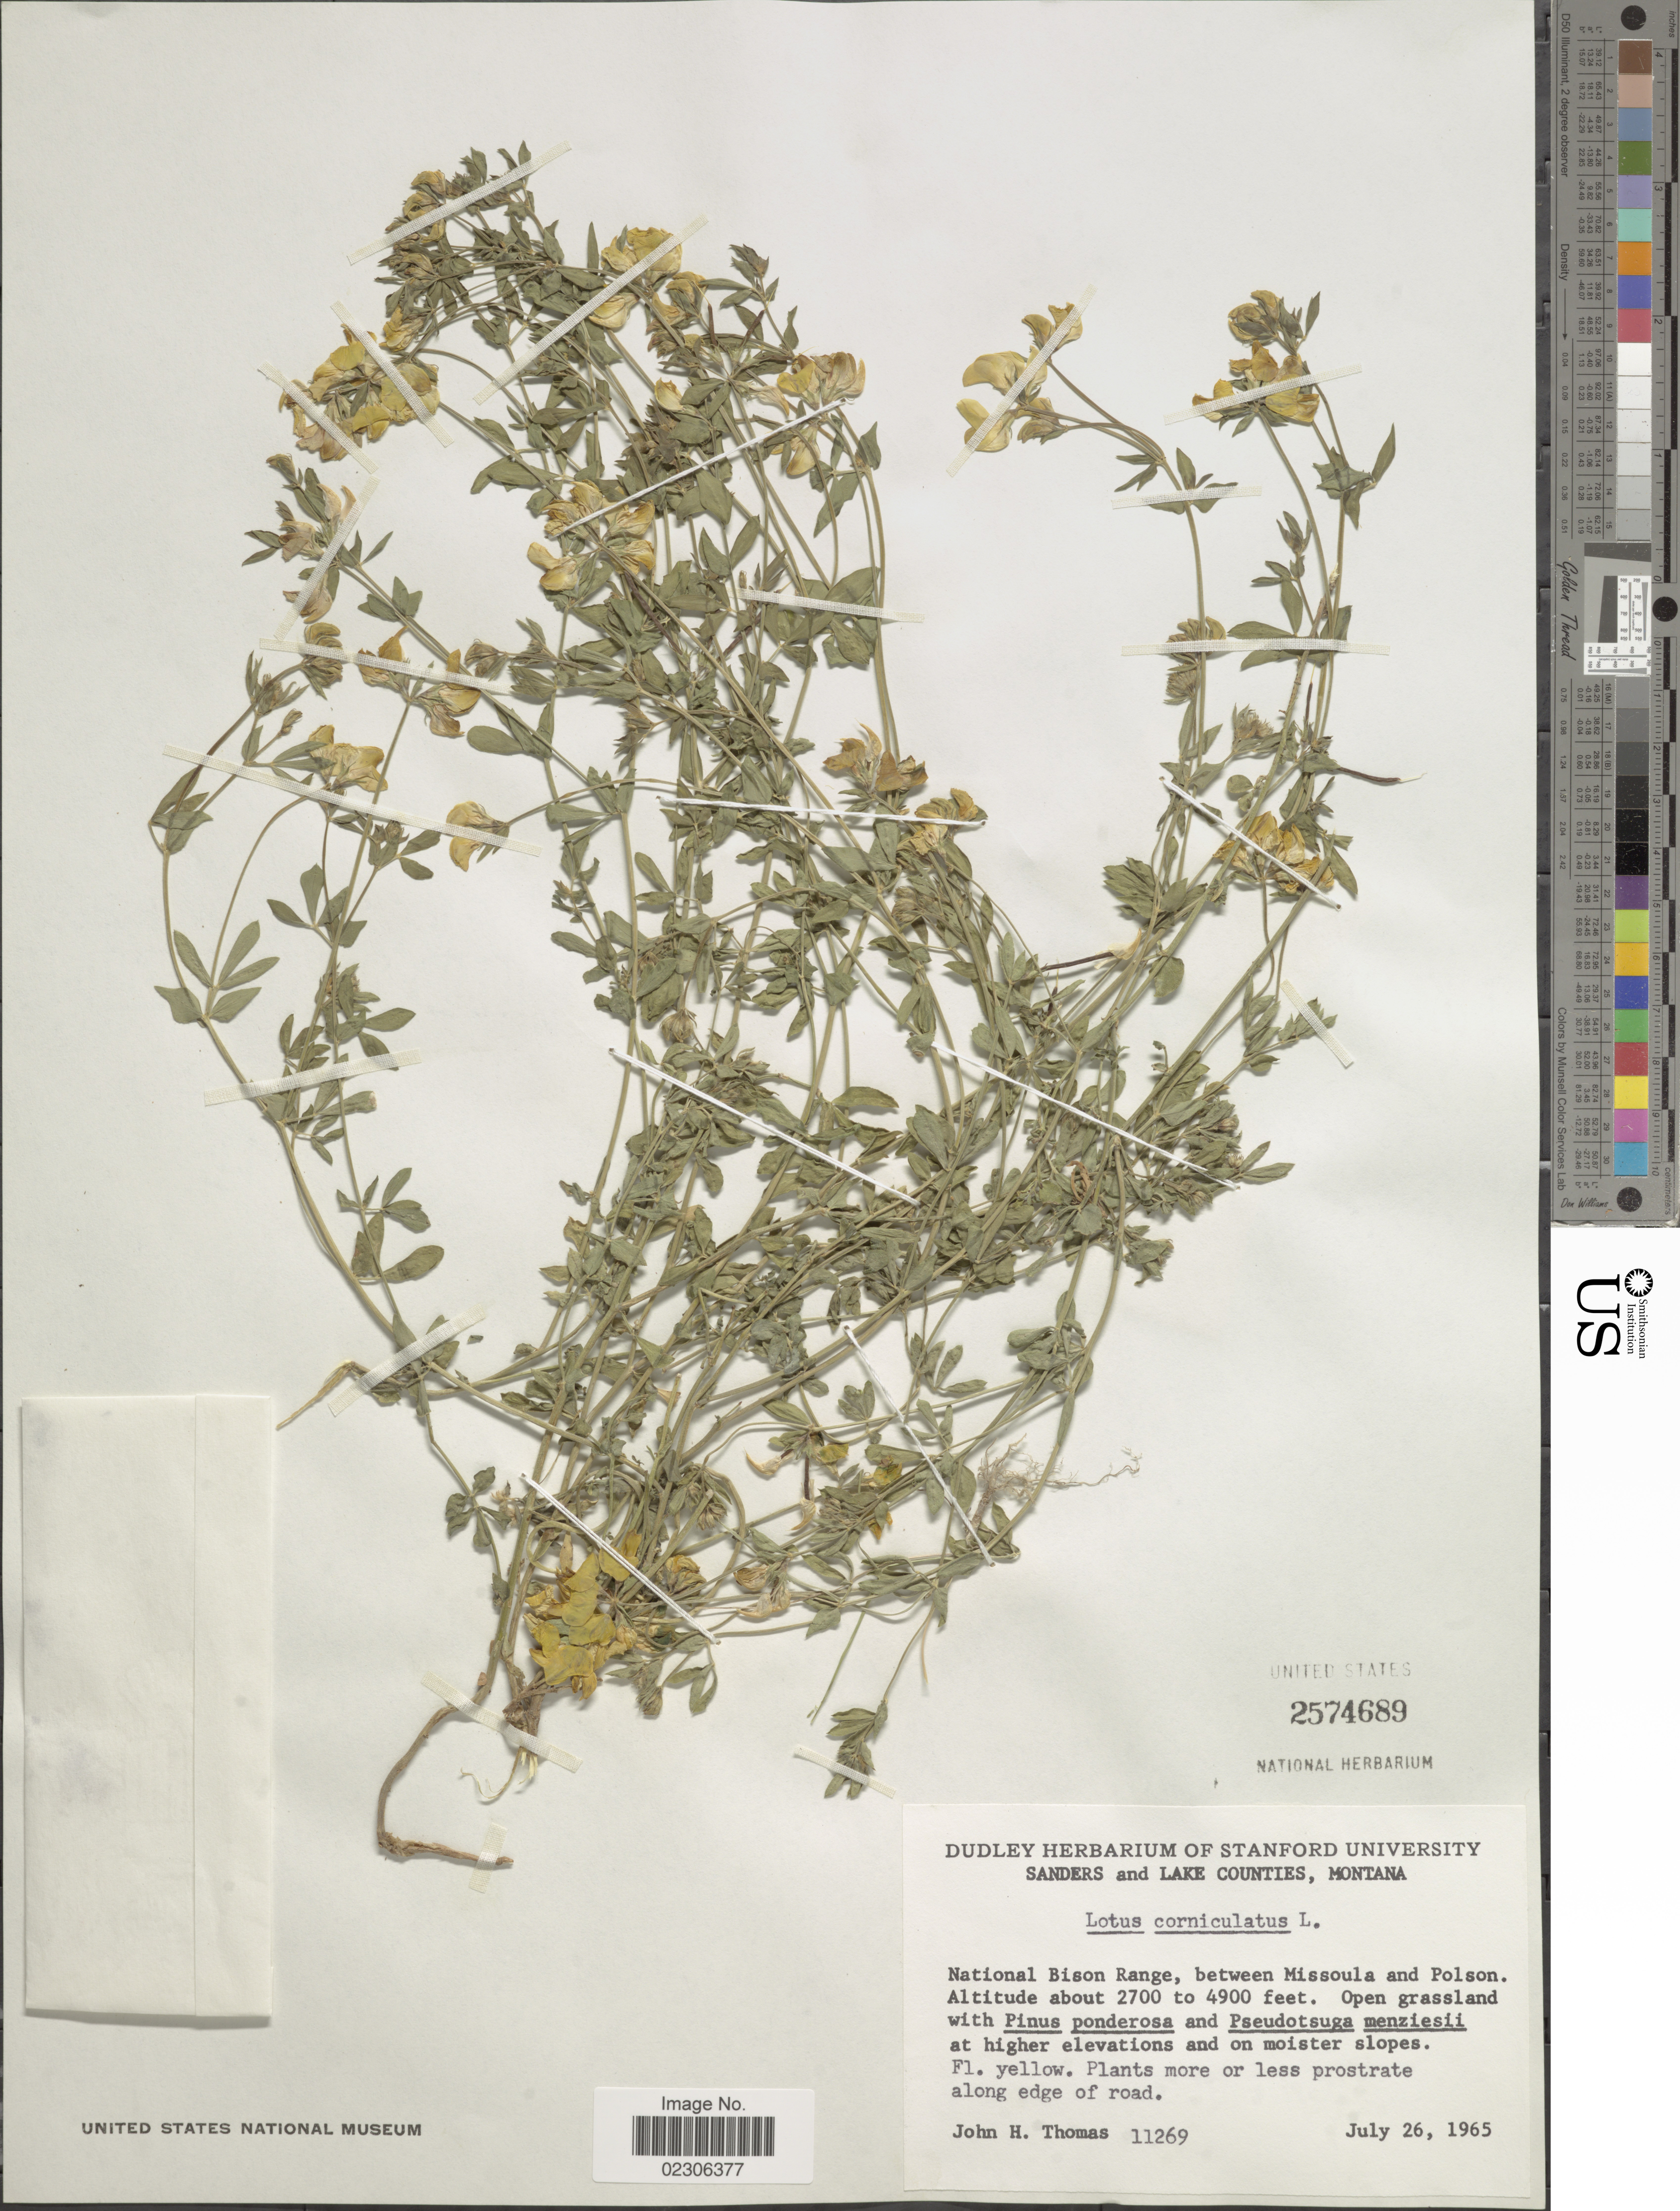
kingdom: Plantae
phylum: Tracheophyta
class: Magnoliopsida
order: Fabales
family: Fabaceae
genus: Lotus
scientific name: Lotus corniculatus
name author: L.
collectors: J. H. Thomas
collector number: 11269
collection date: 1965-07-26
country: United States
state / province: Montana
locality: Sanders and Lake Counties, Montana, National Bison Range, between Missoula and Polson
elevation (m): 823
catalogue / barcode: US 2574689